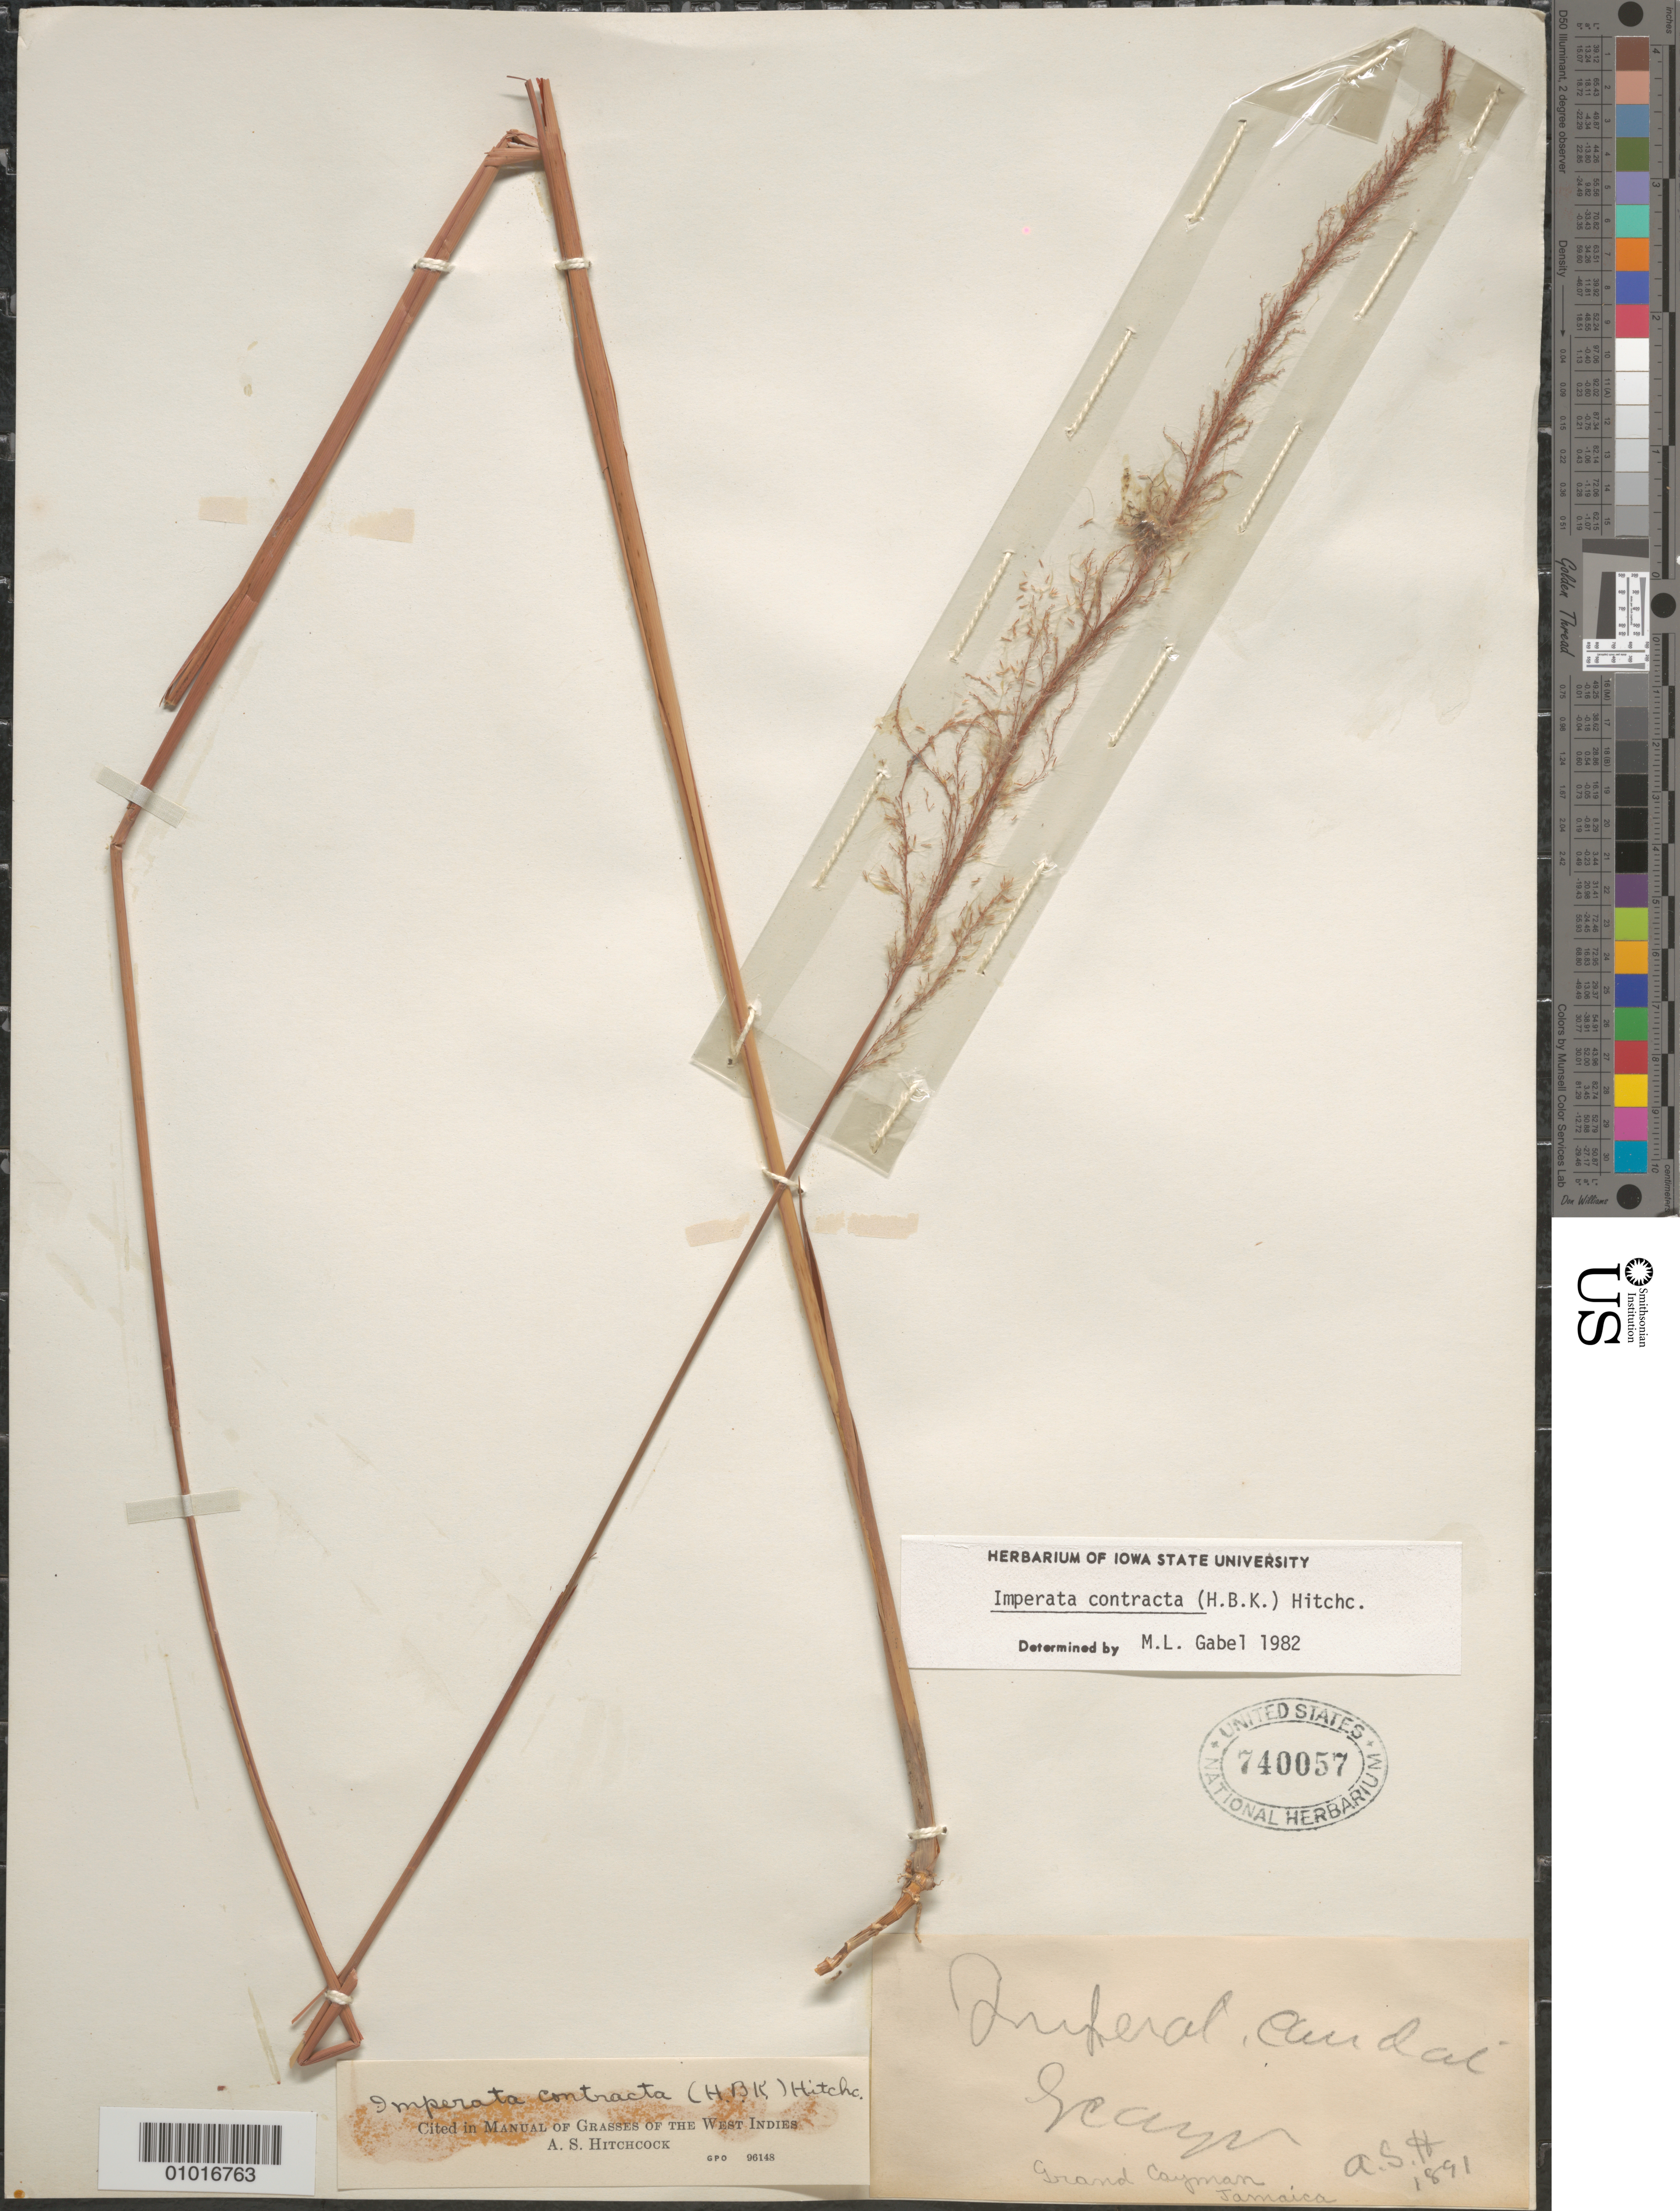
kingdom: Plantae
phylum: Tracheophyta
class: Liliopsida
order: Poales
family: Poaceae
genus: Imperata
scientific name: Imperata contracta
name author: (Kunth) Hitchc.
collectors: A. S. Hitchcock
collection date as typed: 01 Jan 1891 to 31 Dec 1891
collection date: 1891-01-01/1891-12-31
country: Cayman Islands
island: Grand Cayman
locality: Grand Cayman, Jamaica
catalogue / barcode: US 740057